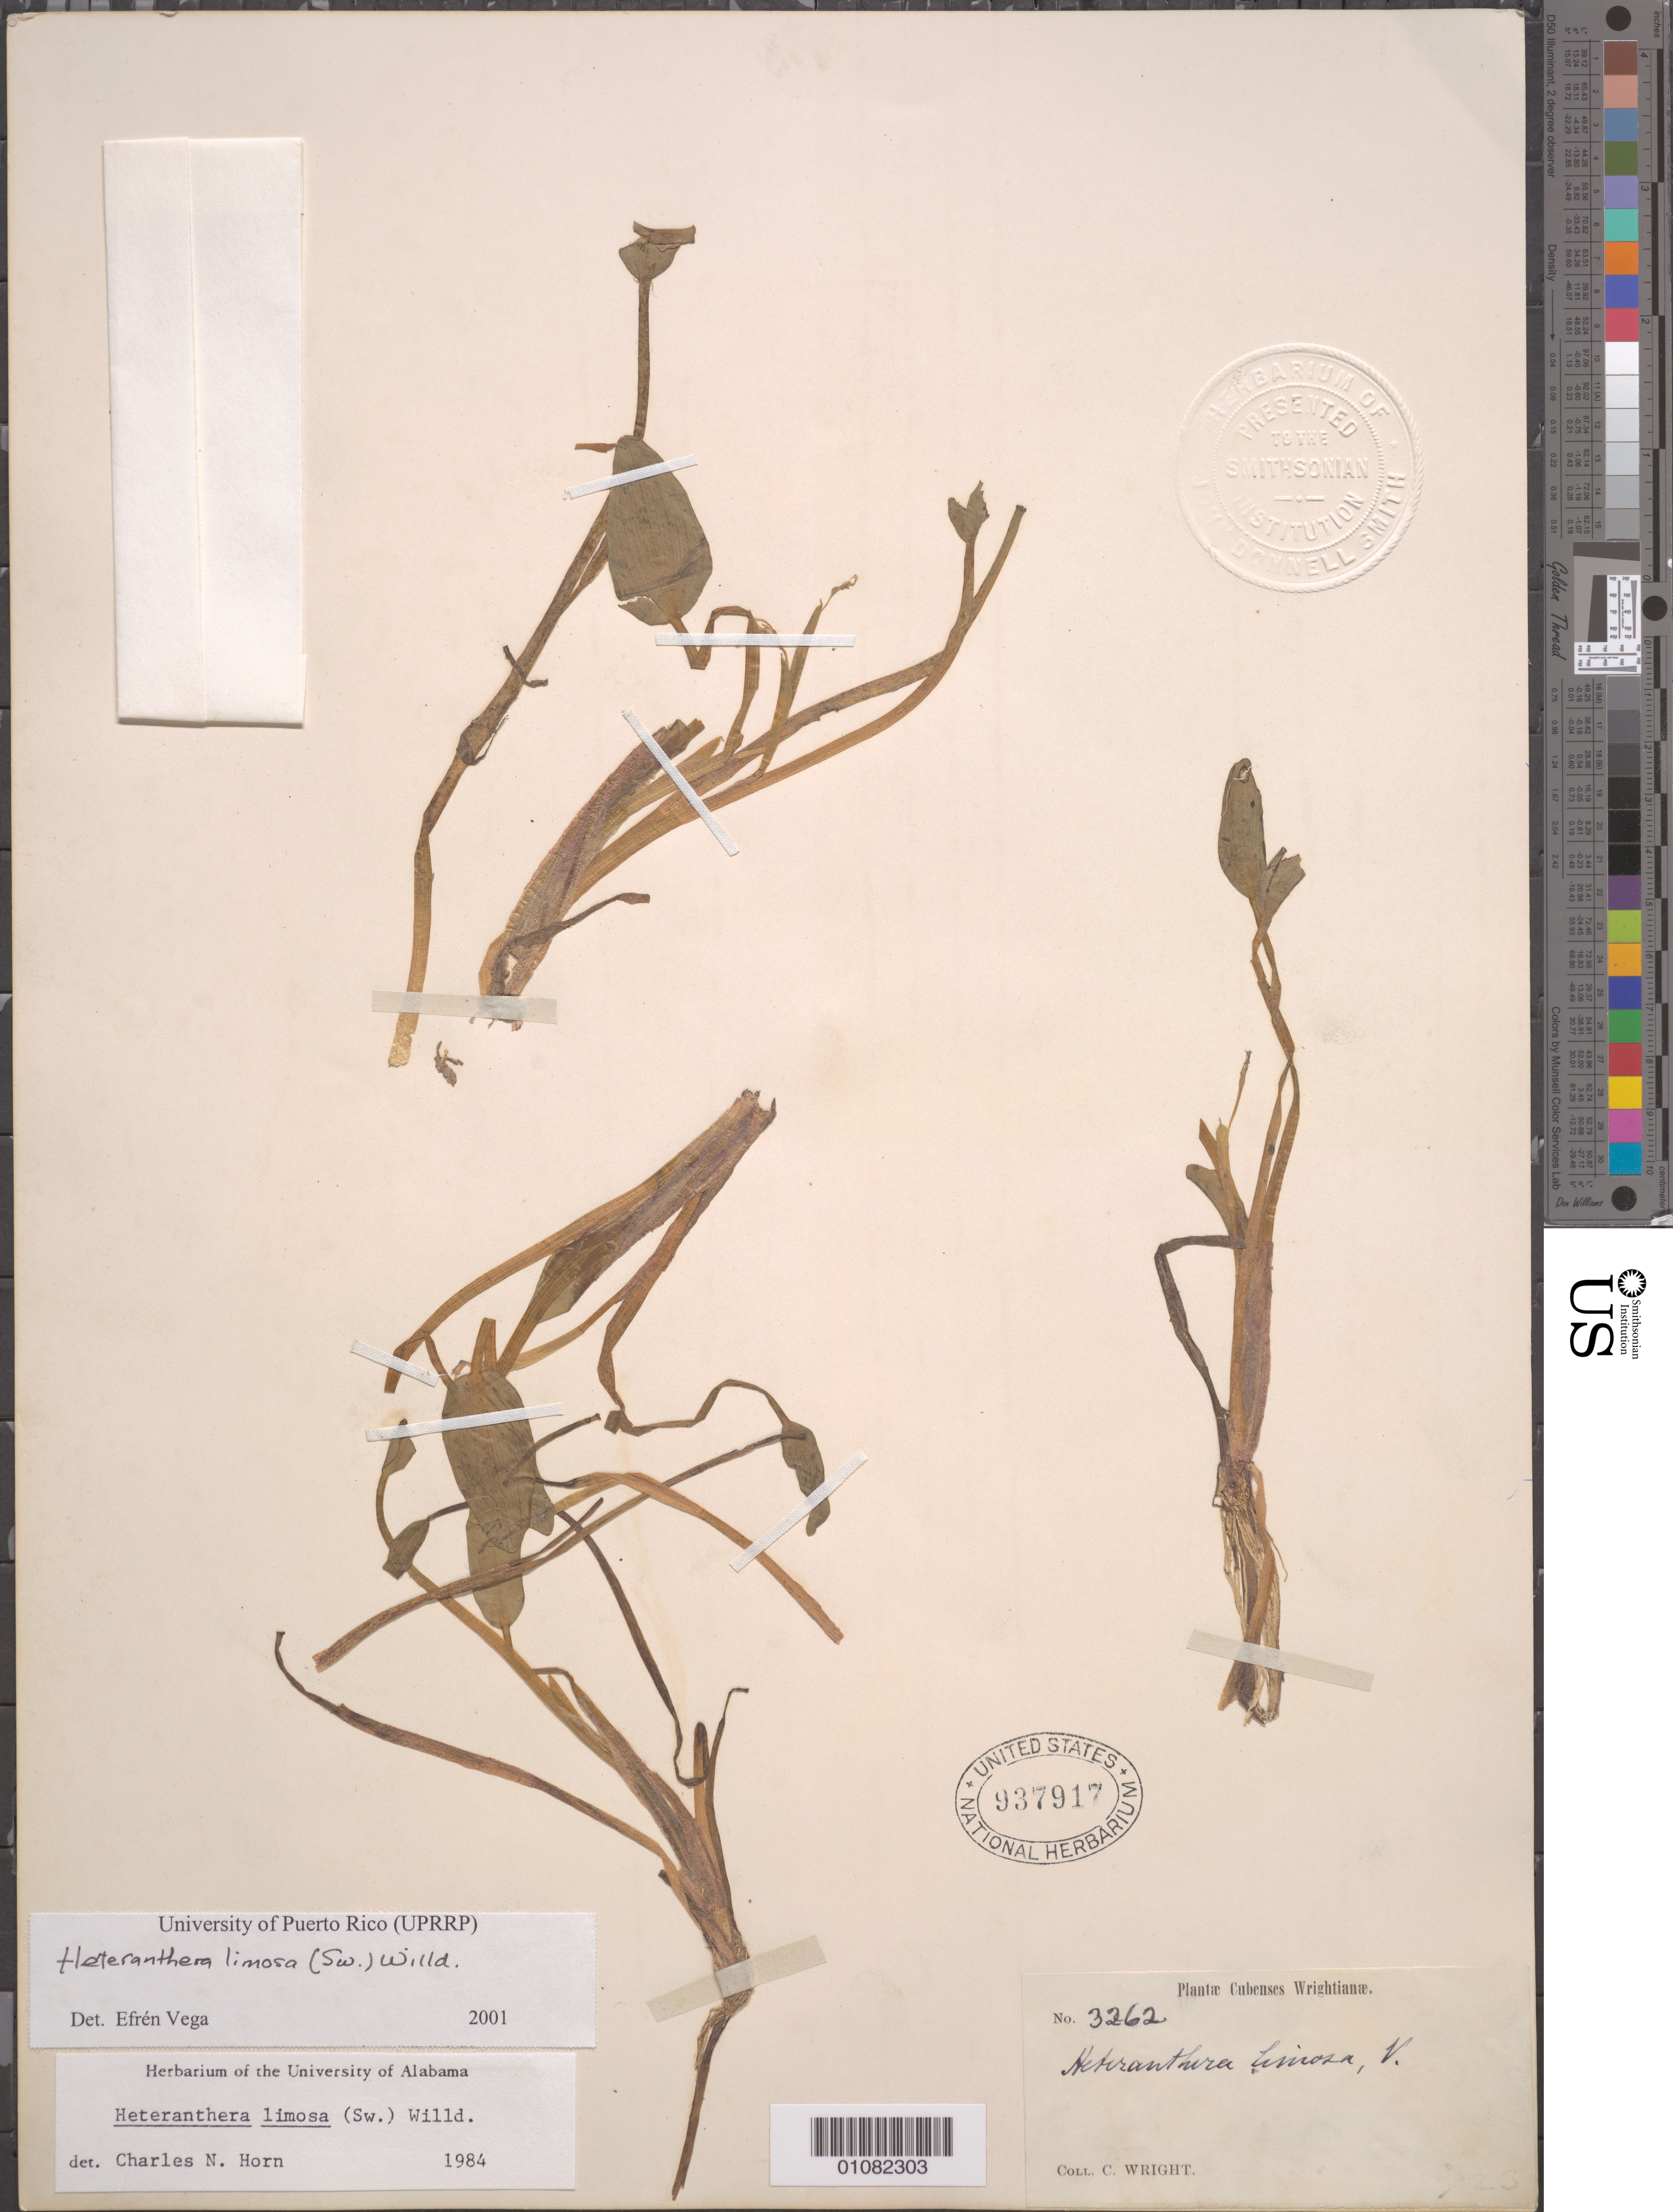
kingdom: Plantae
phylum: Tracheophyta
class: Liliopsida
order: Commelinales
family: Pontederiaceae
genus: Heteranthera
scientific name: Heteranthera limosa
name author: (Sw.) Willd.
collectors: C. Wright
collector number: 3262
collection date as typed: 1800 to 1899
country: Cuba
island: Cuba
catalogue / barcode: US 937917